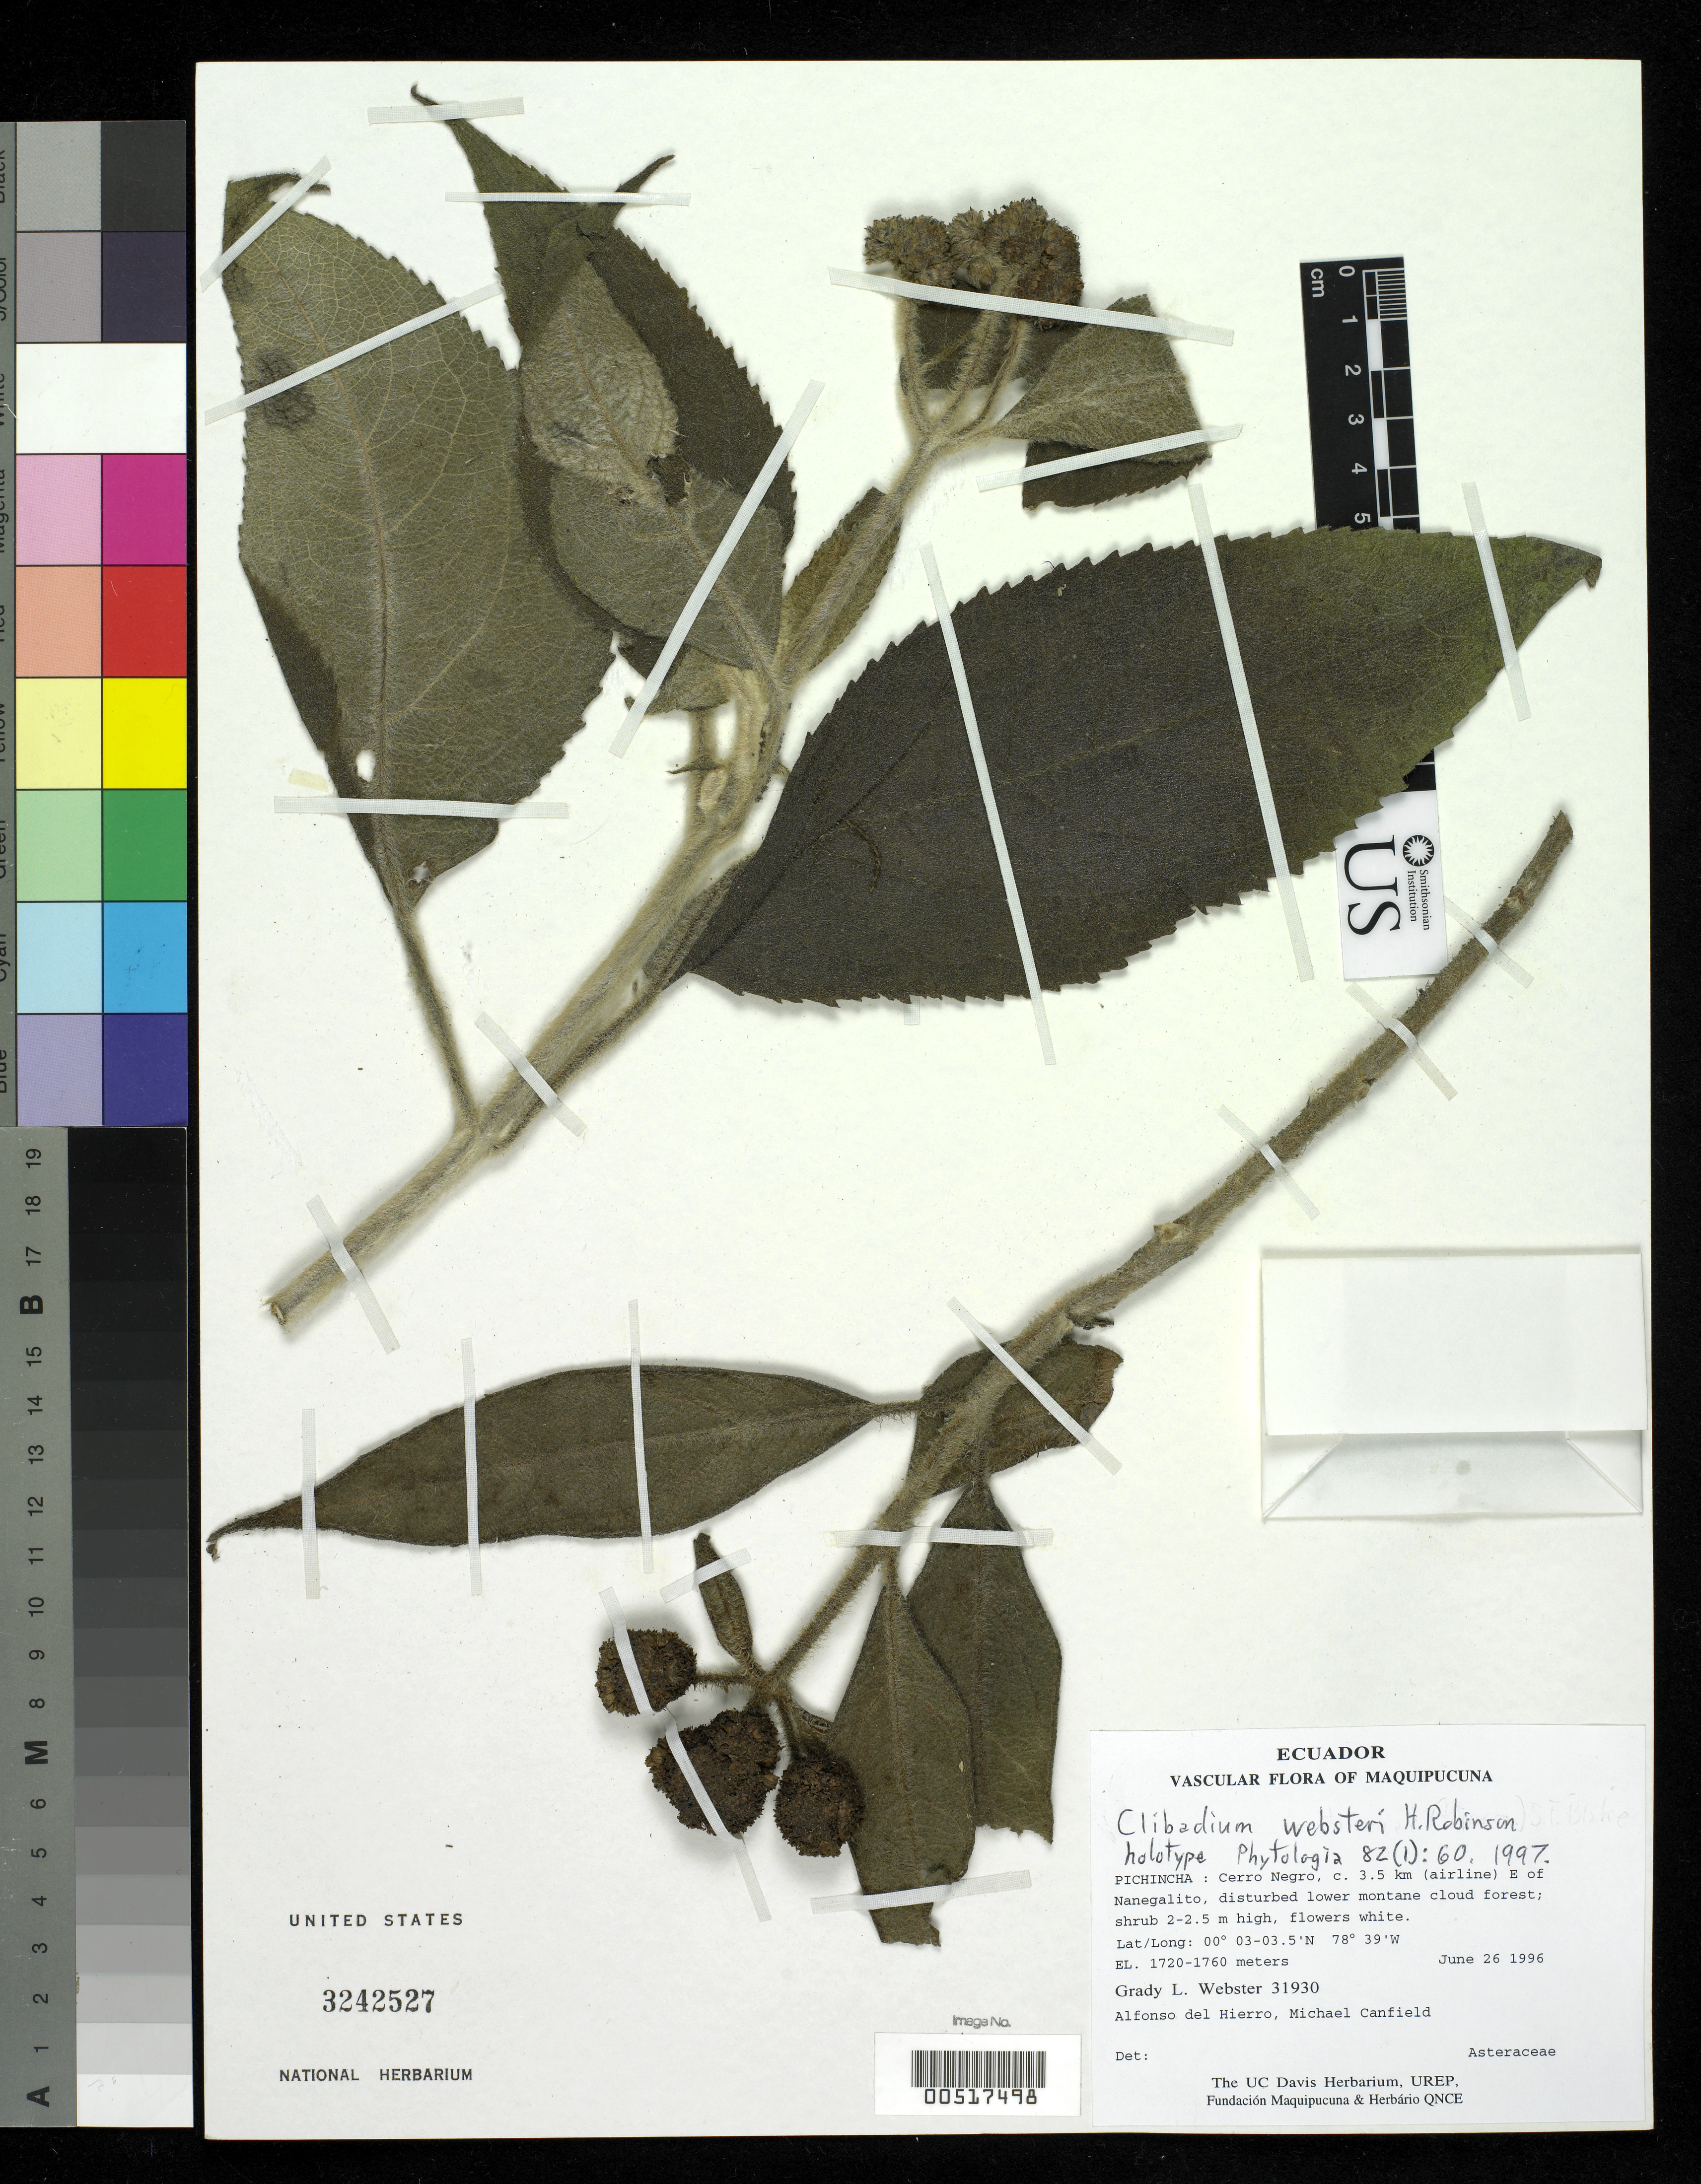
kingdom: Plantae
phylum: Tracheophyta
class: Magnoliopsida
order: Asterales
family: Asteraceae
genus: Clibadium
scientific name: Clibadium websteri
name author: H. Rob.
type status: Holotype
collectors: G. L. Webster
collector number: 31930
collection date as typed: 26 Jun 1996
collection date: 1996-06-26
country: Ecuador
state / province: Pichincha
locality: Cerro Negro, ca. 3.5 km (airline) E of Nanegalito.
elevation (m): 1720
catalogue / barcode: US 3242527